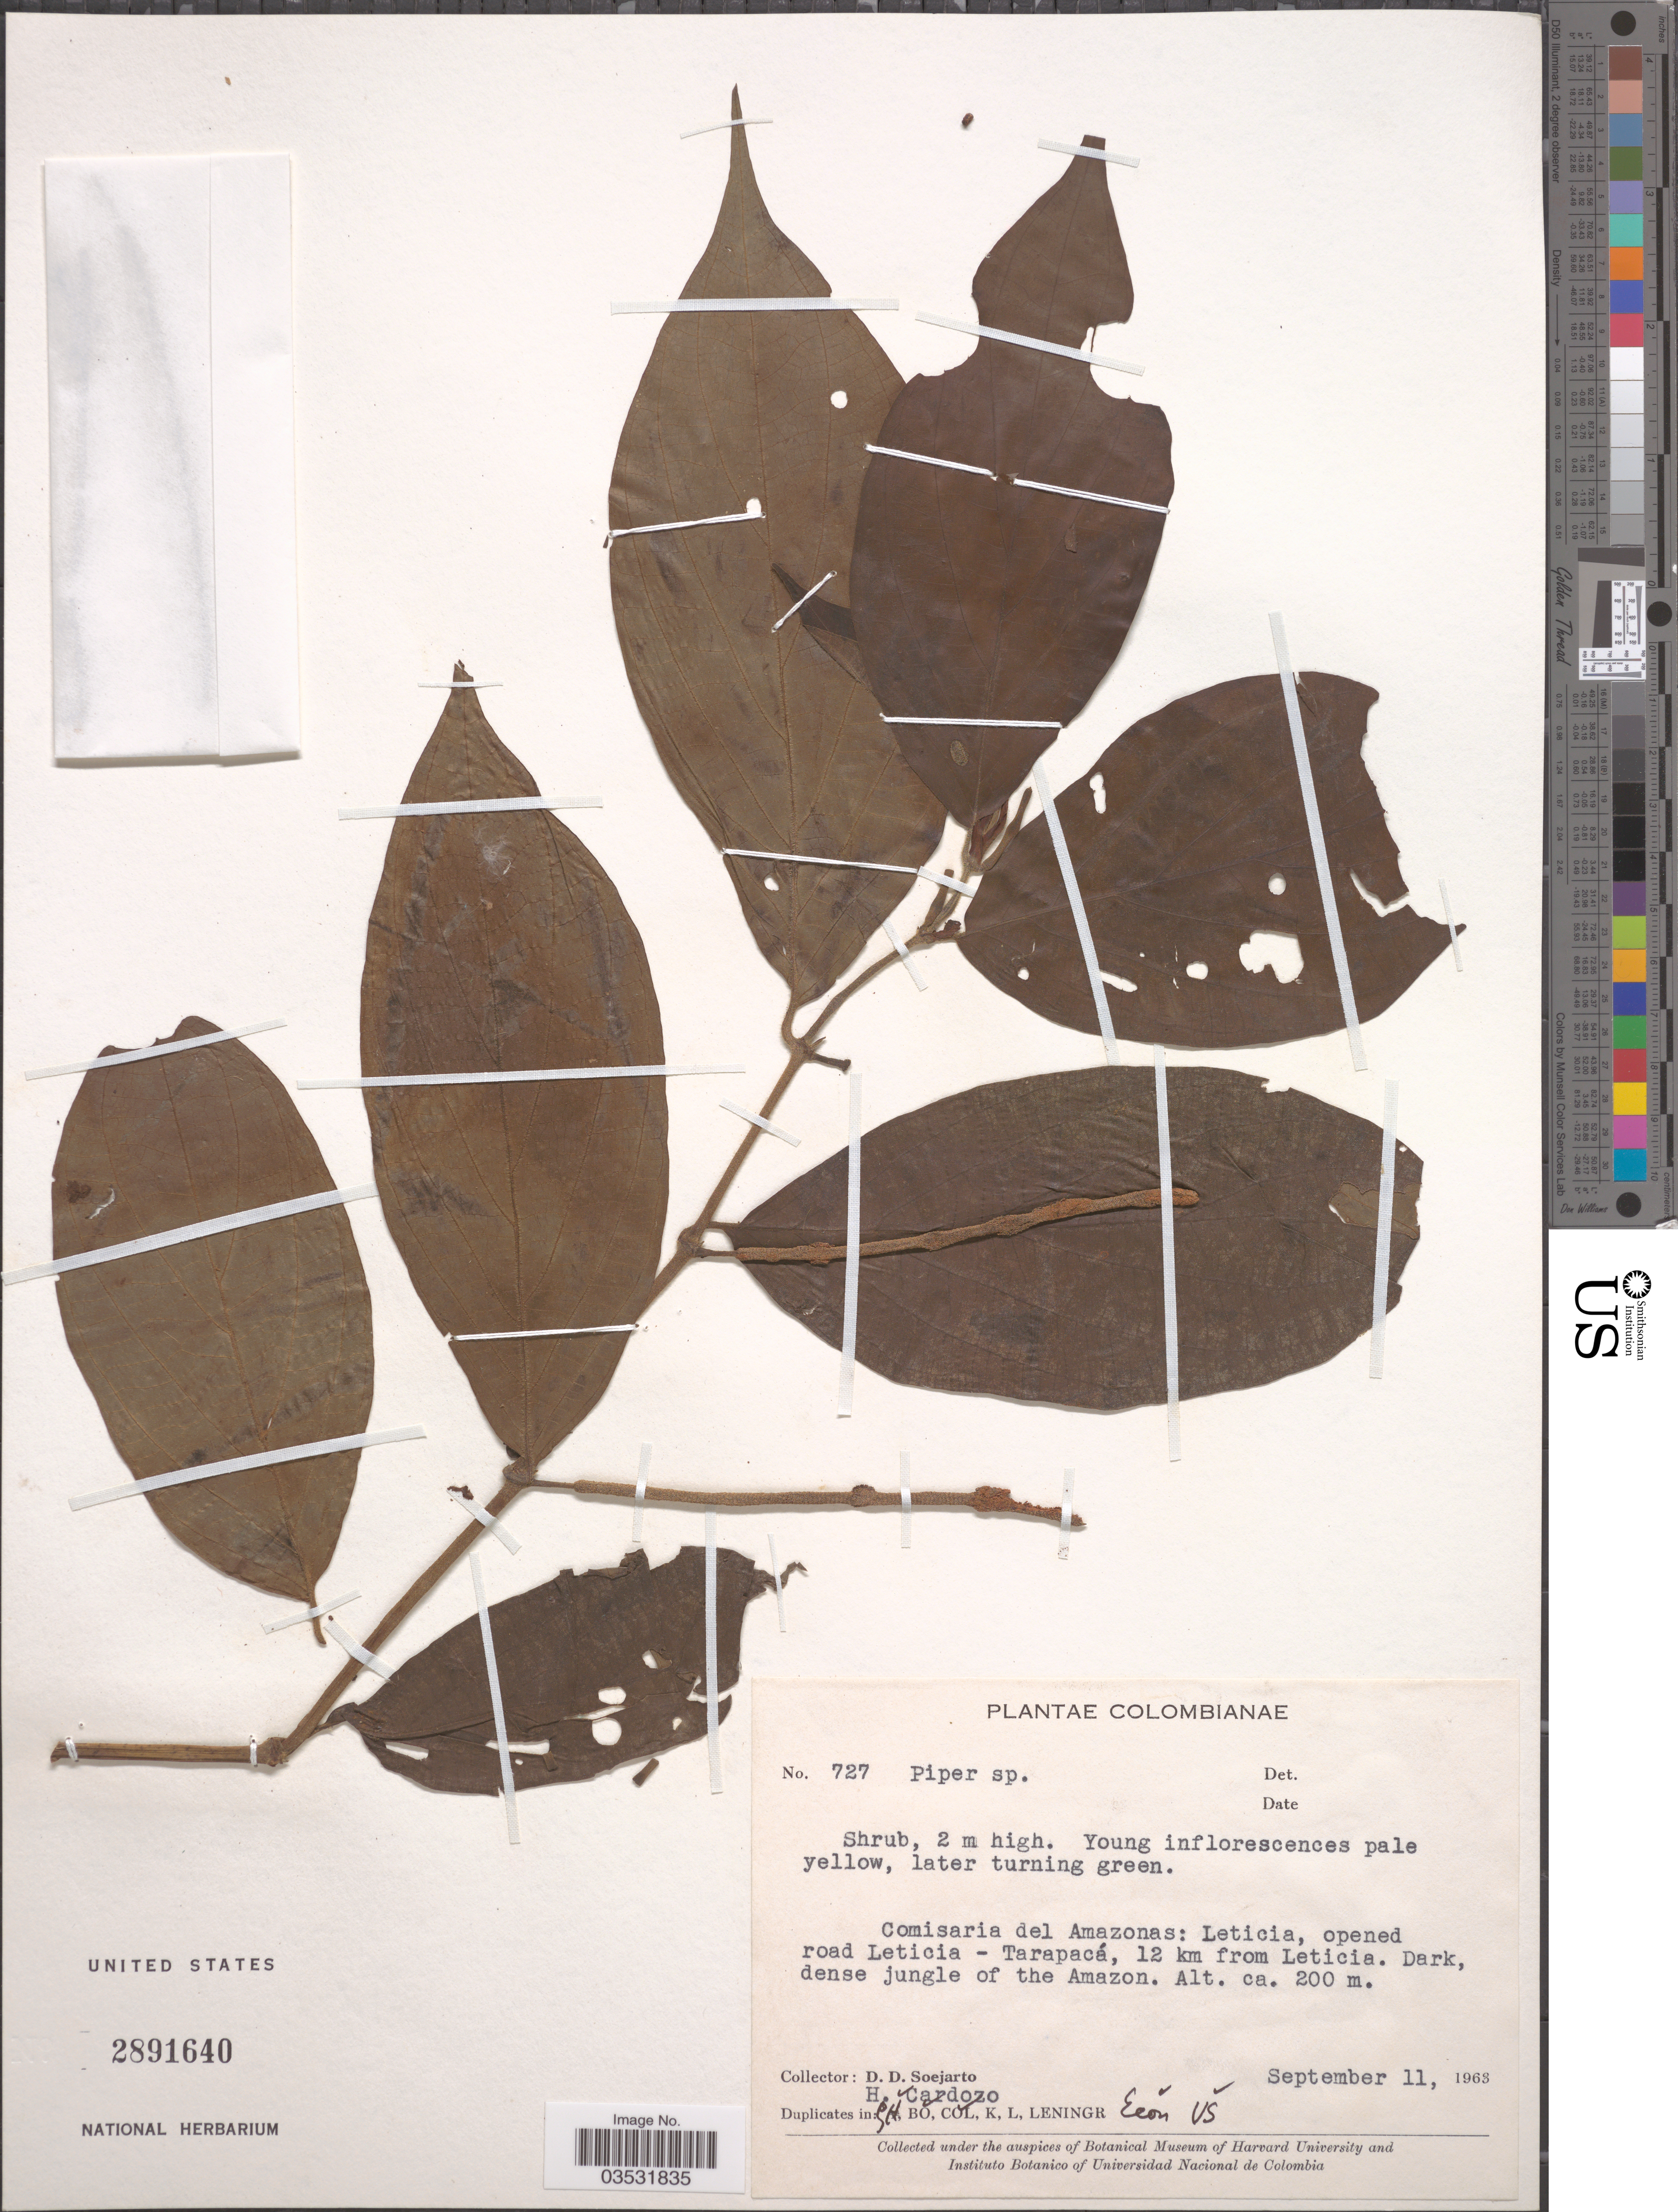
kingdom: Plantae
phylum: Tracheophyta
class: Magnoliopsida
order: Piperales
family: Piperaceae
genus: Piper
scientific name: Piper sp.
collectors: H. Cardozo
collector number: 727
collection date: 1963-09-11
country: Colombia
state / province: Amazônas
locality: Comisaria del Amazonas: Leticia, opened road Leticia - Tarapacá, 12 km from Leticia. Dark, dense jungle of the Amazon.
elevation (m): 200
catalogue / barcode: US 2891640